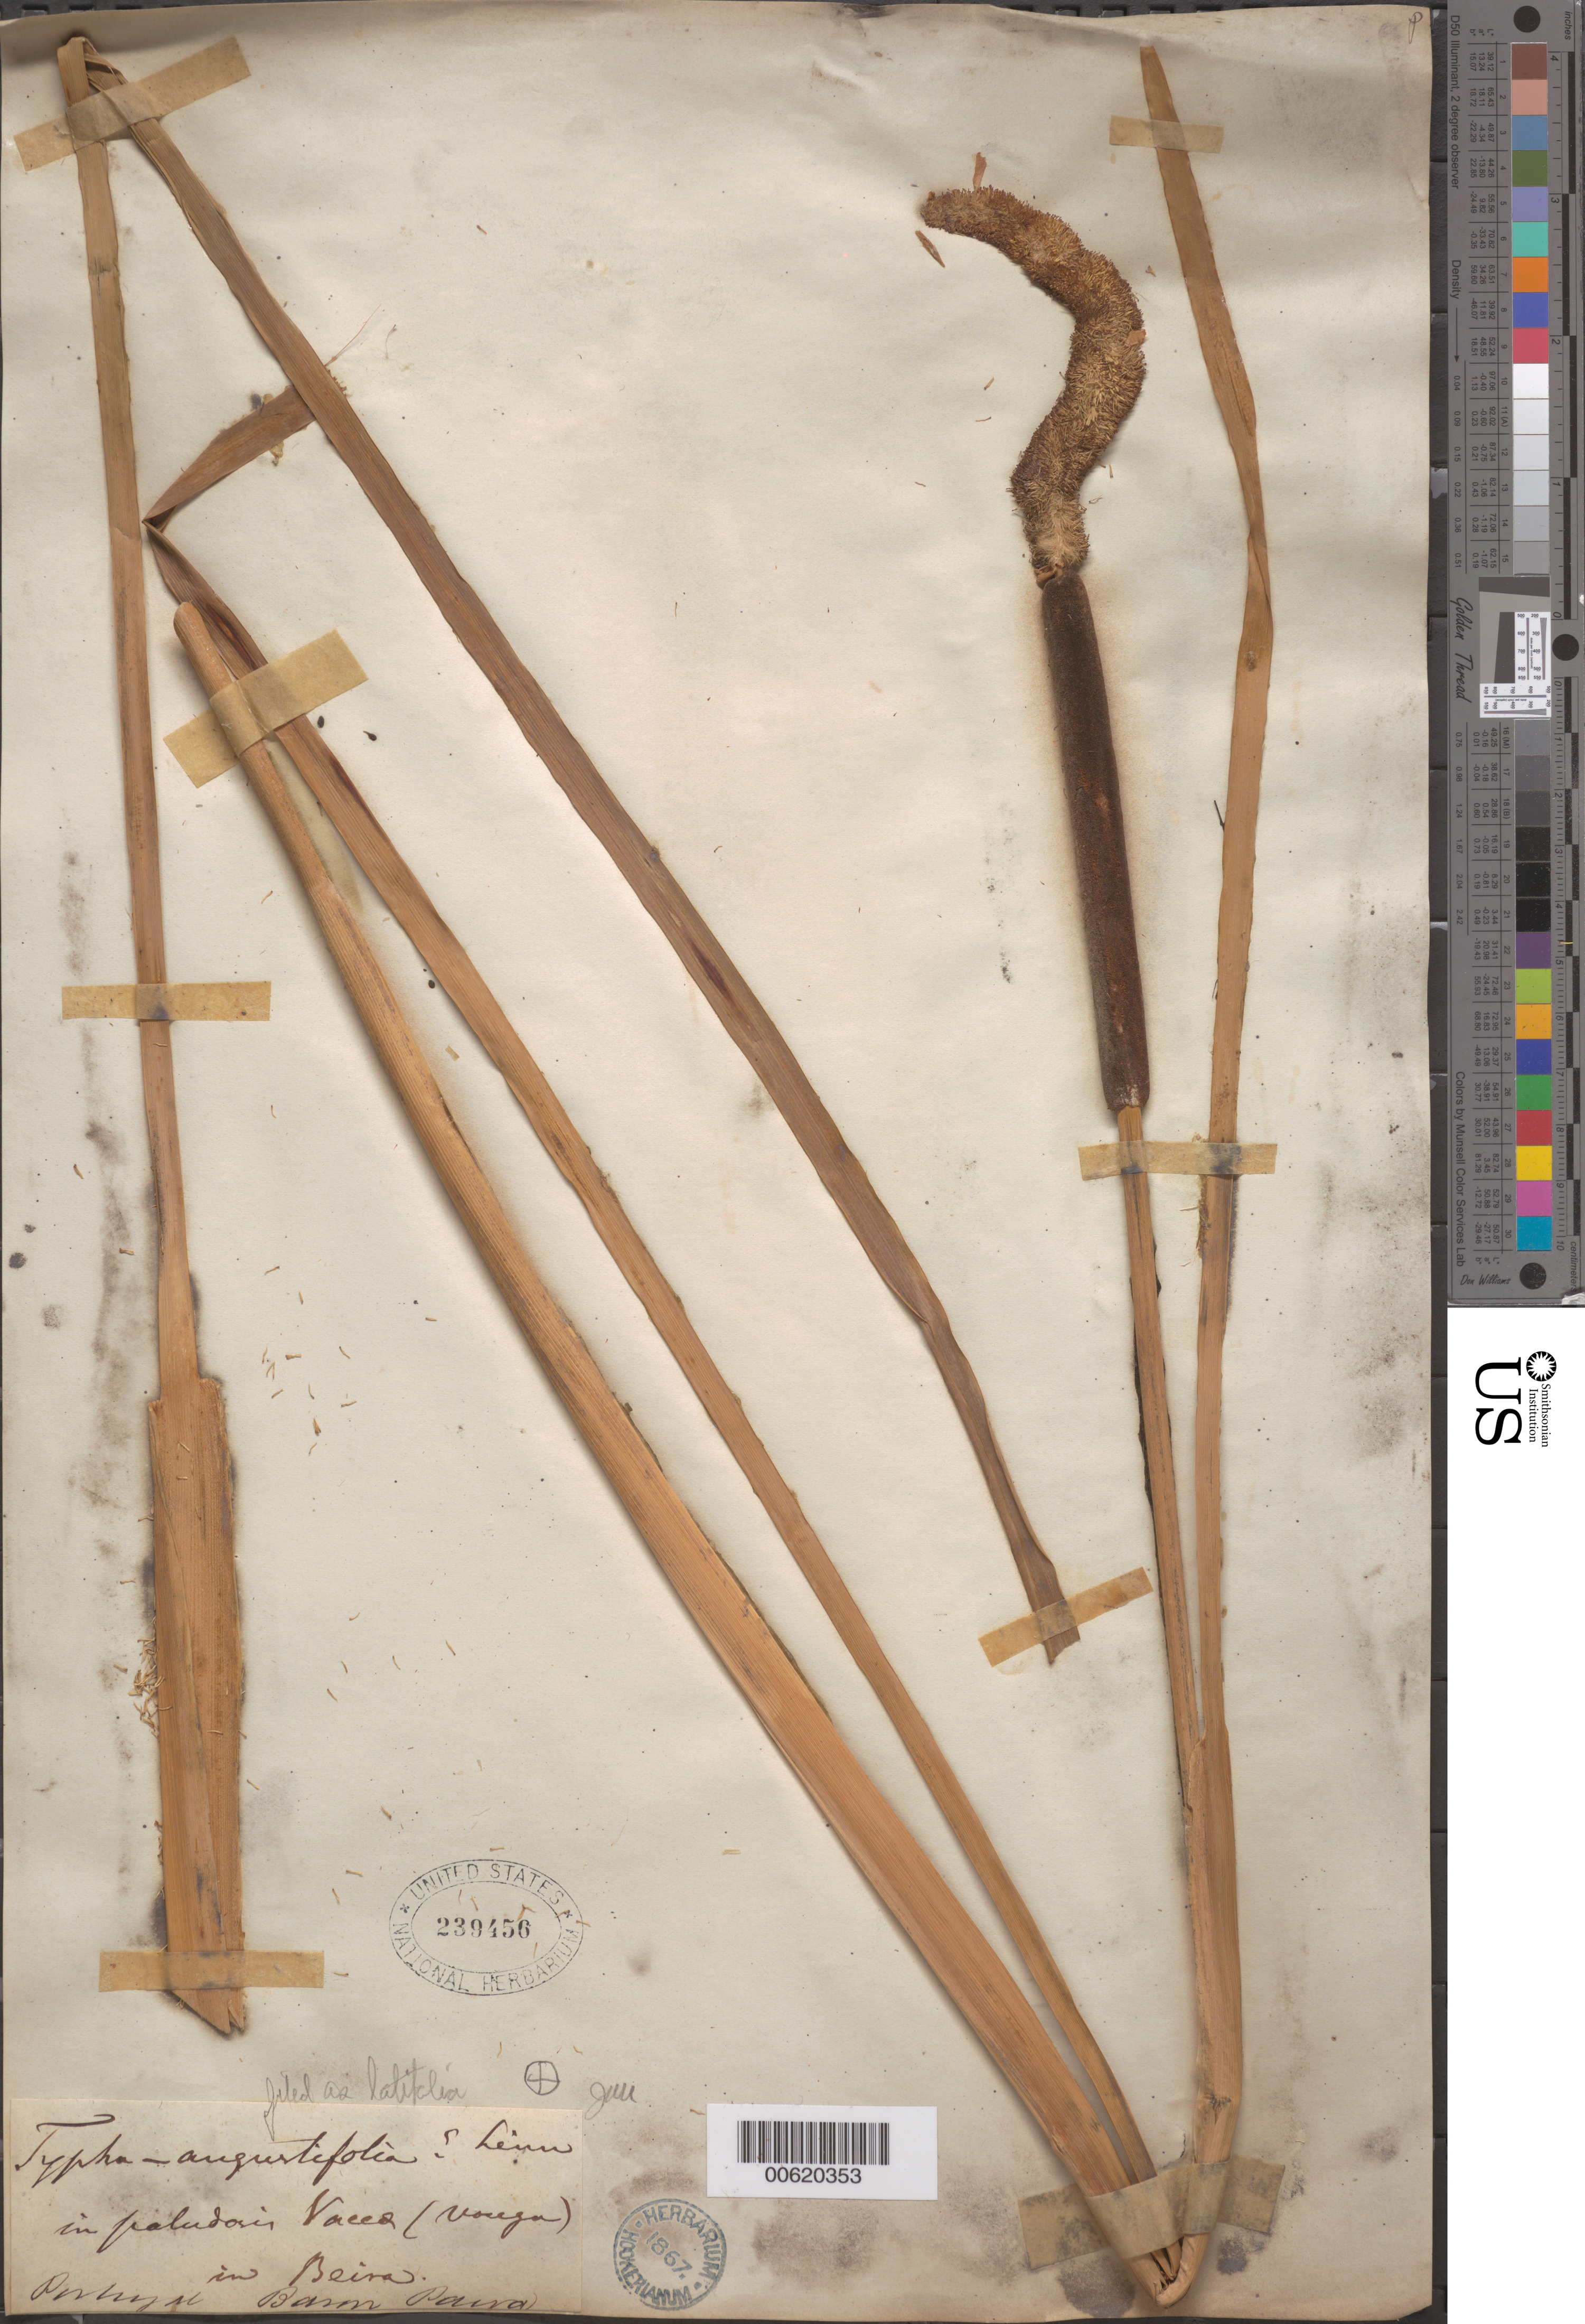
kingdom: Plantae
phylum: Tracheophyta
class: Liliopsida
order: Poales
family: Typhaceae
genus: Typha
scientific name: Typha latifolia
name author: L.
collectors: B. Paya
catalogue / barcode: US 239456